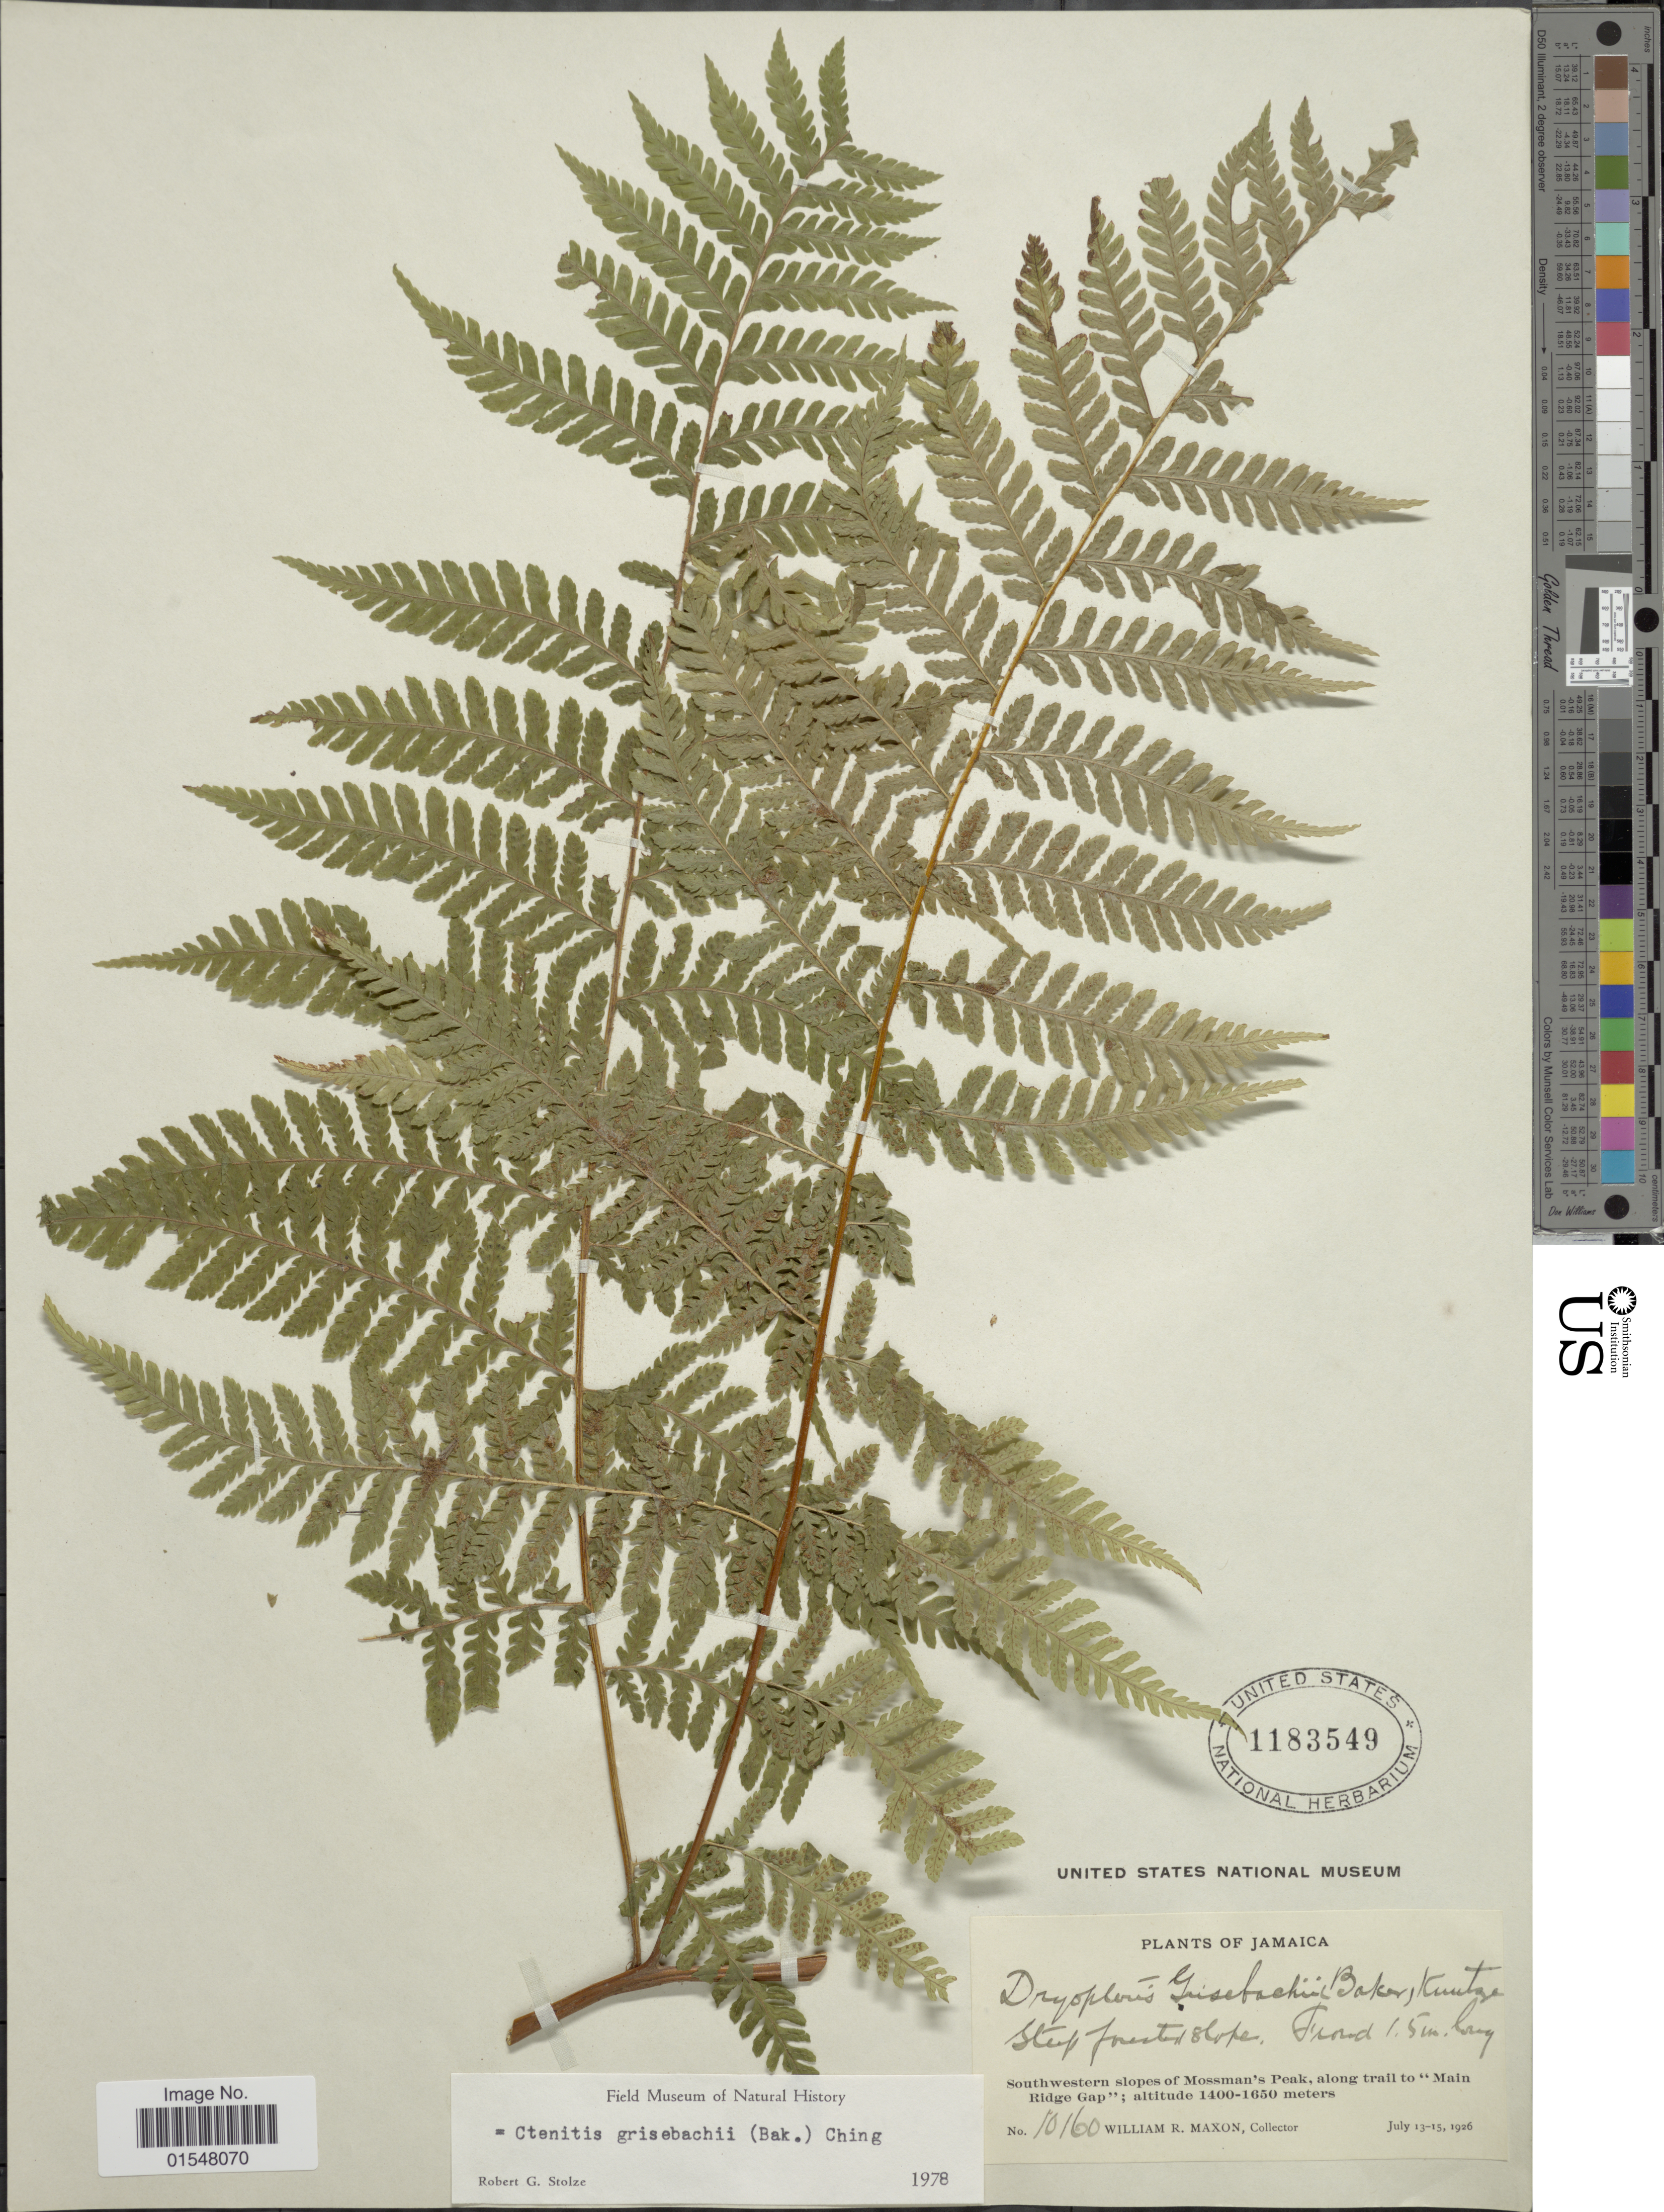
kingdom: Plantae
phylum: Tracheophyta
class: Polypodiopsida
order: Polypodiales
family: Dryopteridaceae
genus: Ctenitis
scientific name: Ctenitis grisebachii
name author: (Baker) Ching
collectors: W. R. Maxon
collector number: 10160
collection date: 1926-07-13/1926-07-15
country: Jamaica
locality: Southwestern slopes of Mossman's Peak, along trail to "Main Ridge Gap"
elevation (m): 1400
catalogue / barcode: US 1183549